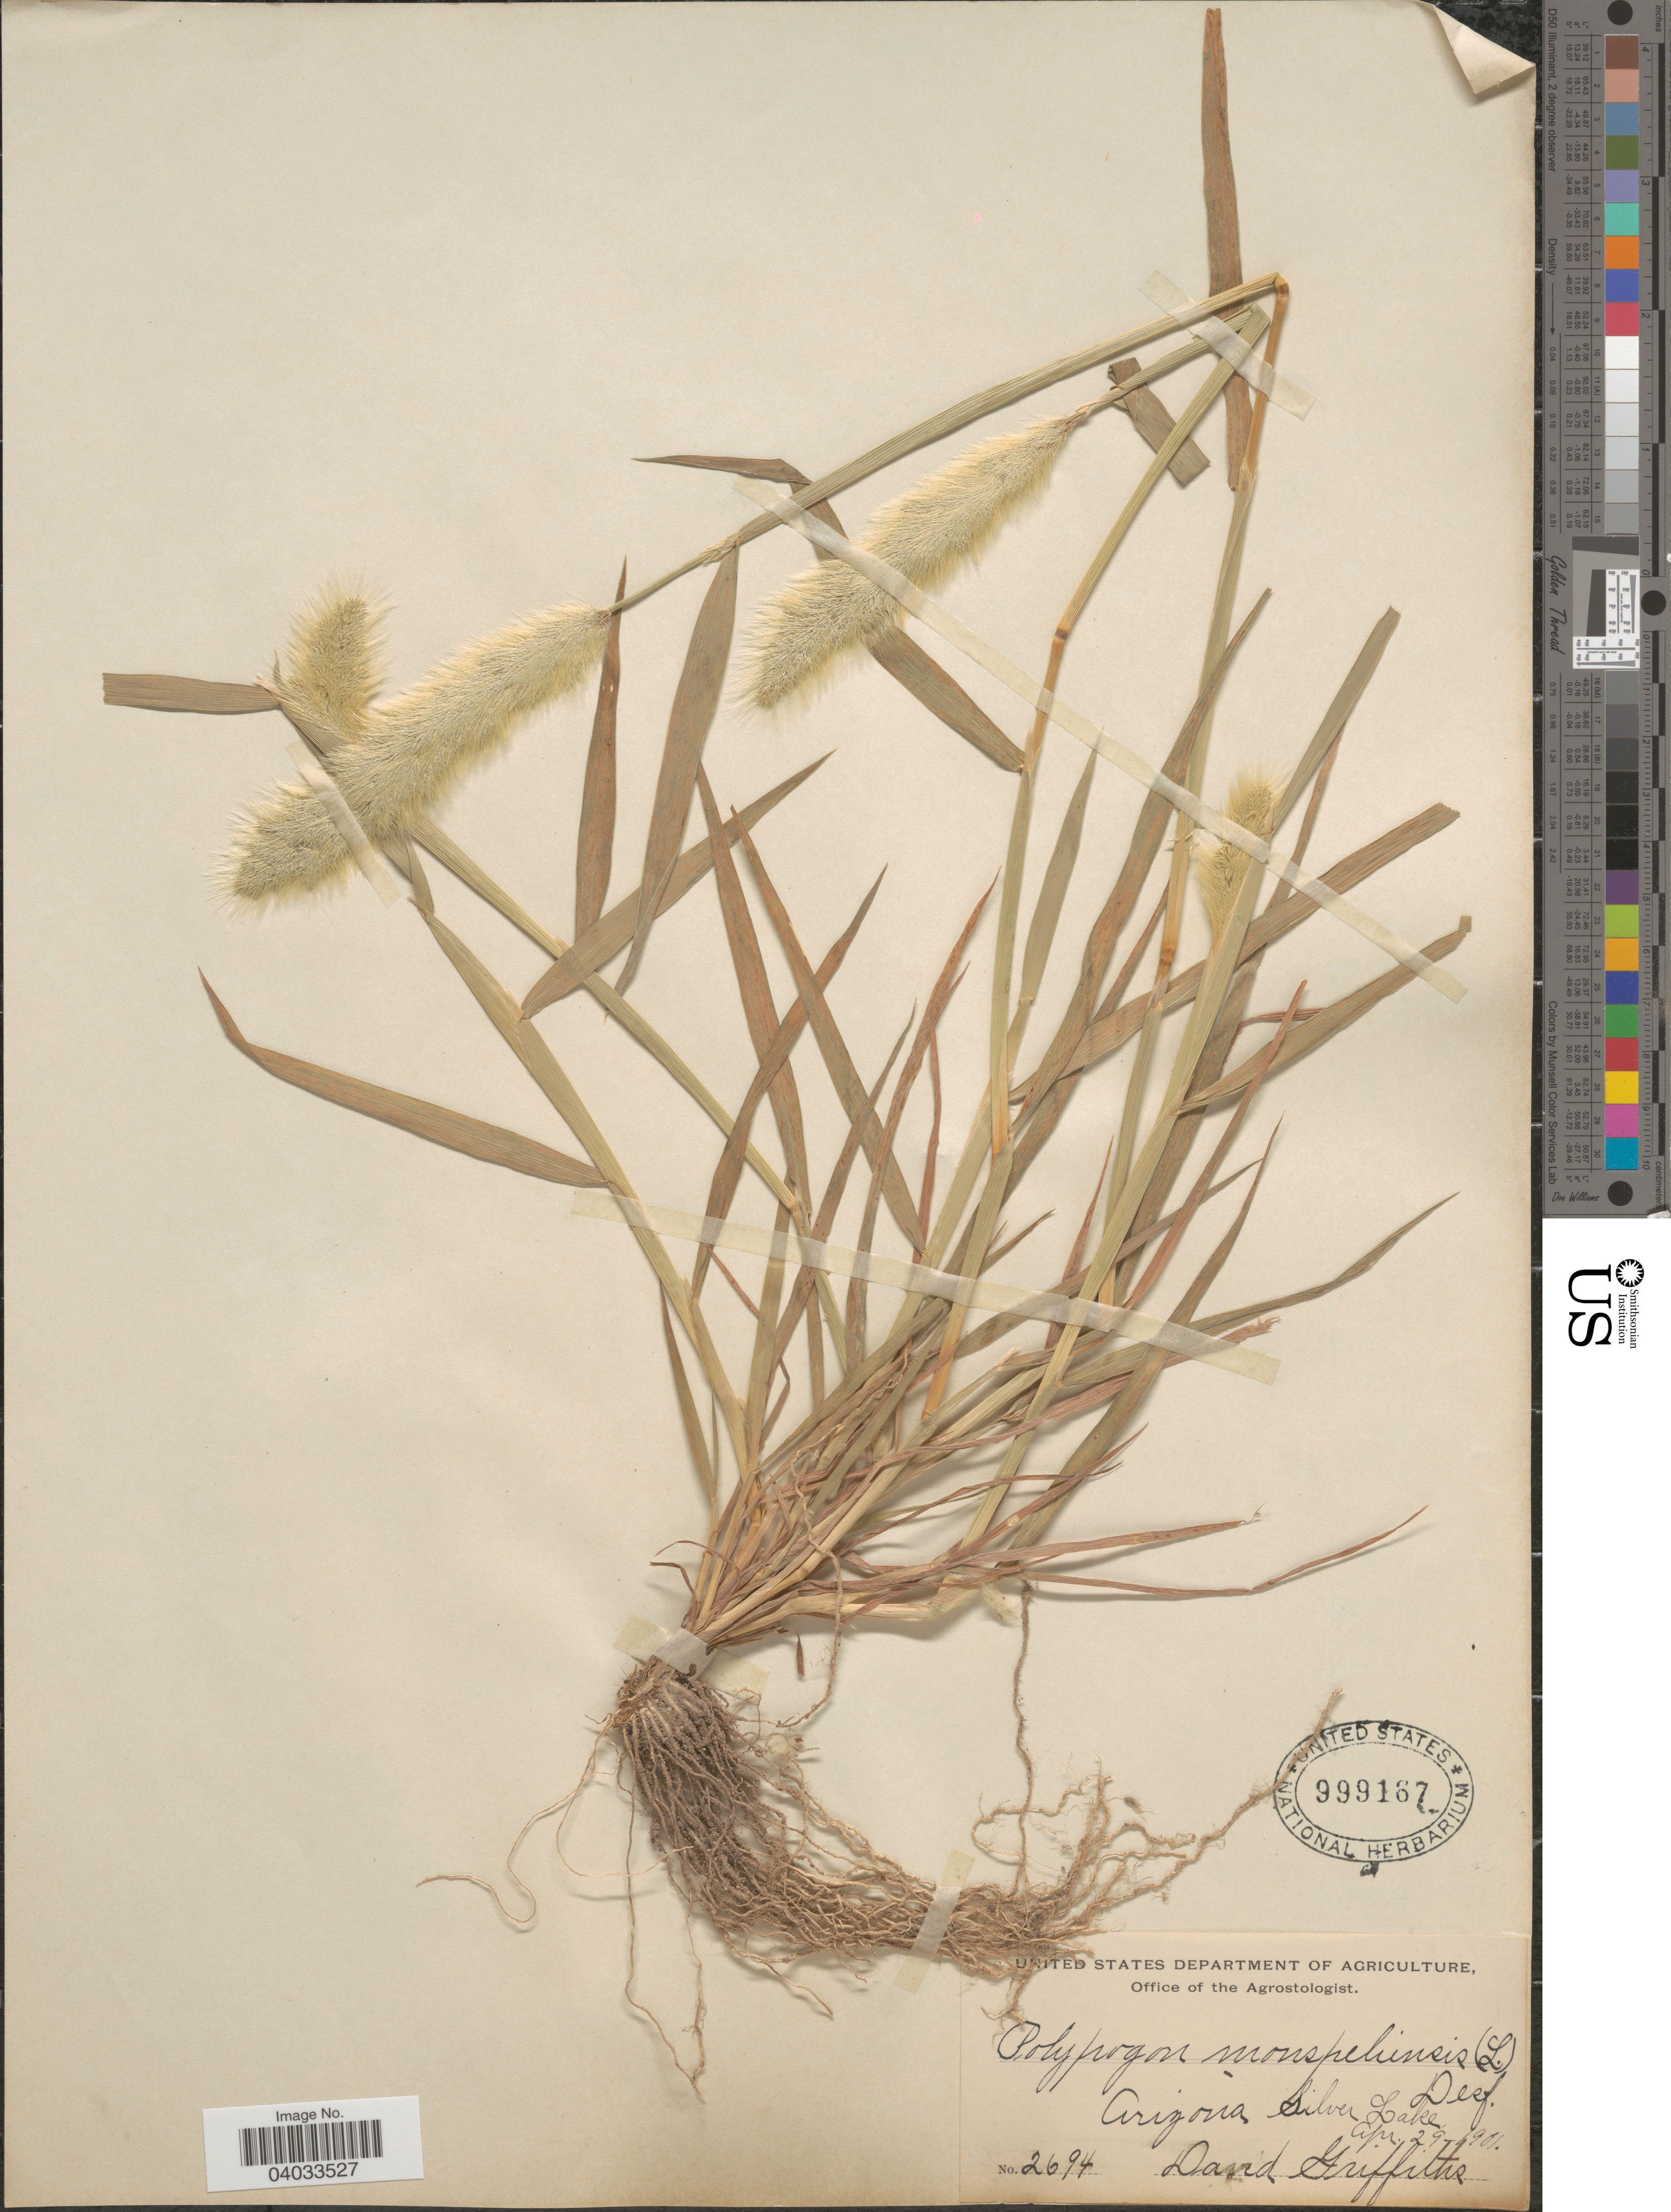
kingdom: Plantae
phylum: Tracheophyta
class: Liliopsida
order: Poales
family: Poaceae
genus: Polypogon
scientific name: Polypogon monspeliensis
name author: (L.) Desf.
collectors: D. Griffiths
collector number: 2694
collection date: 1901-04-29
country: United States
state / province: Arizona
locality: Silver Lake.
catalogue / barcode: US 999167